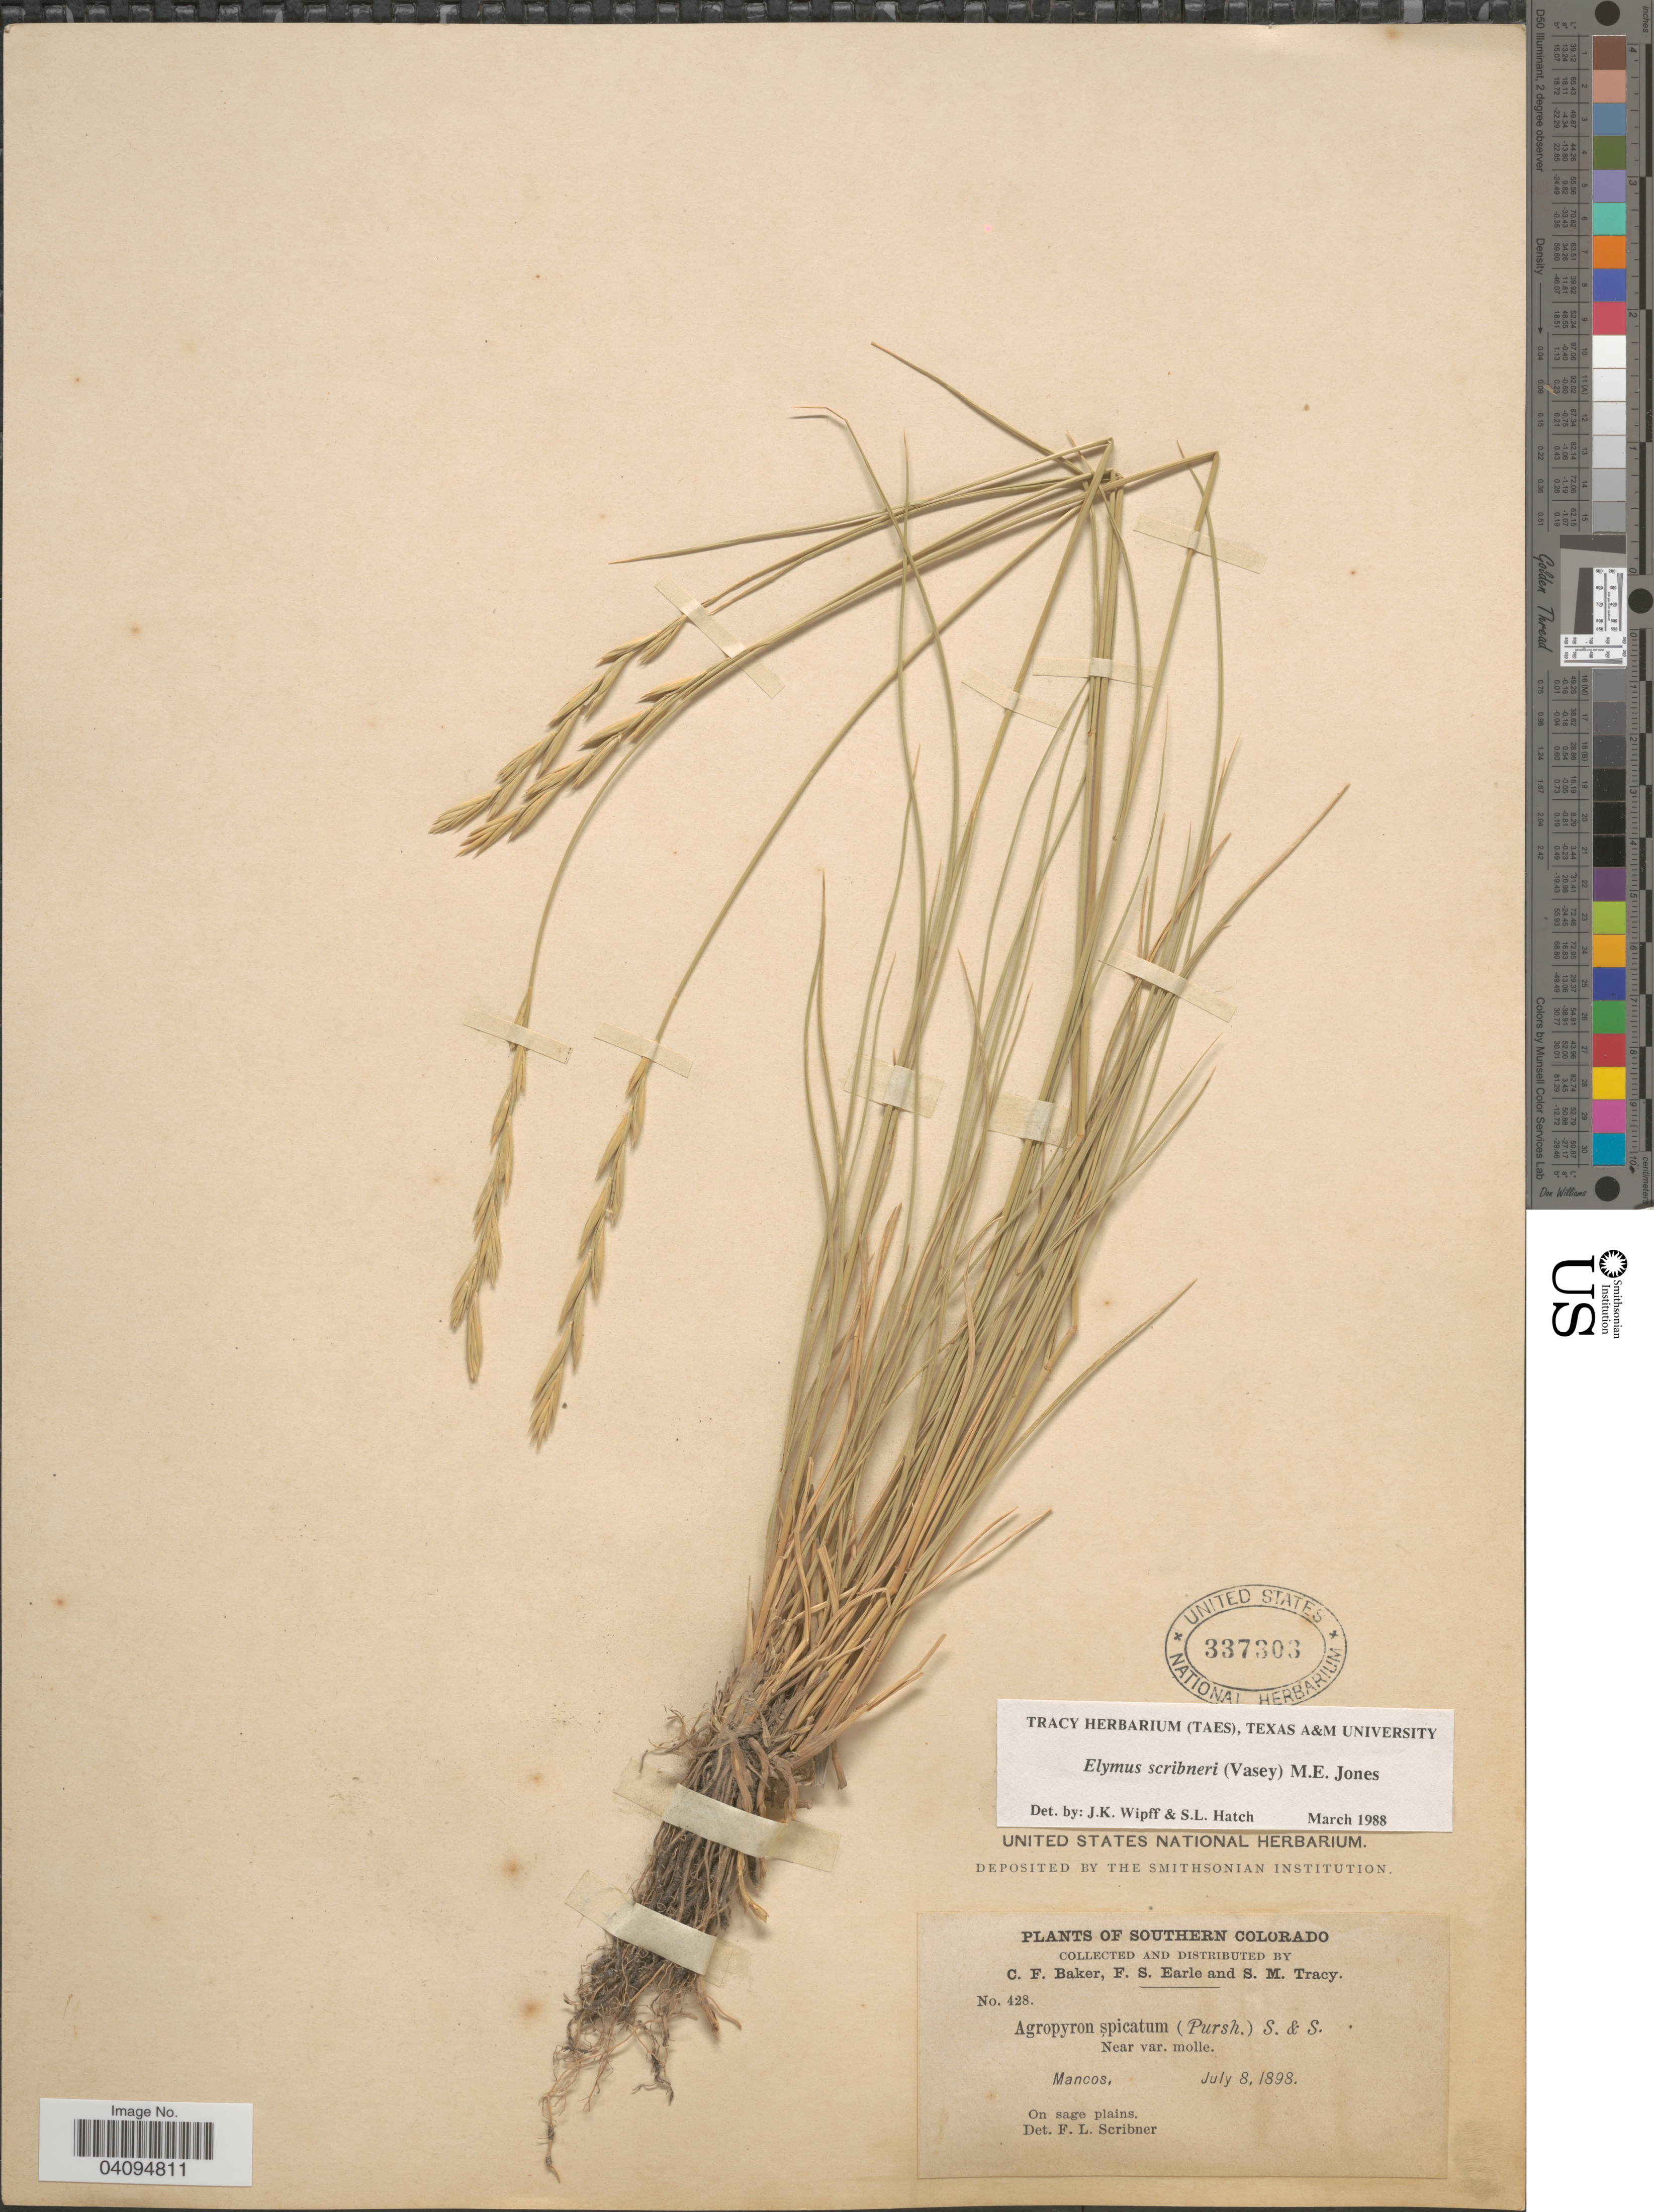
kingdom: Plantae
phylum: Tracheophyta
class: Liliopsida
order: Poales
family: Poaceae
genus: Elymus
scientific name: Elymus scribneri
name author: (Vasey) M.E. Jones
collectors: C. F. Baker, F. S. Earle & S. M. Tracy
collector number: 428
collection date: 1898-07-08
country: United States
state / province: Colorado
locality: Southern Colorado. Mancos, On sage plains.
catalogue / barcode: US 337303